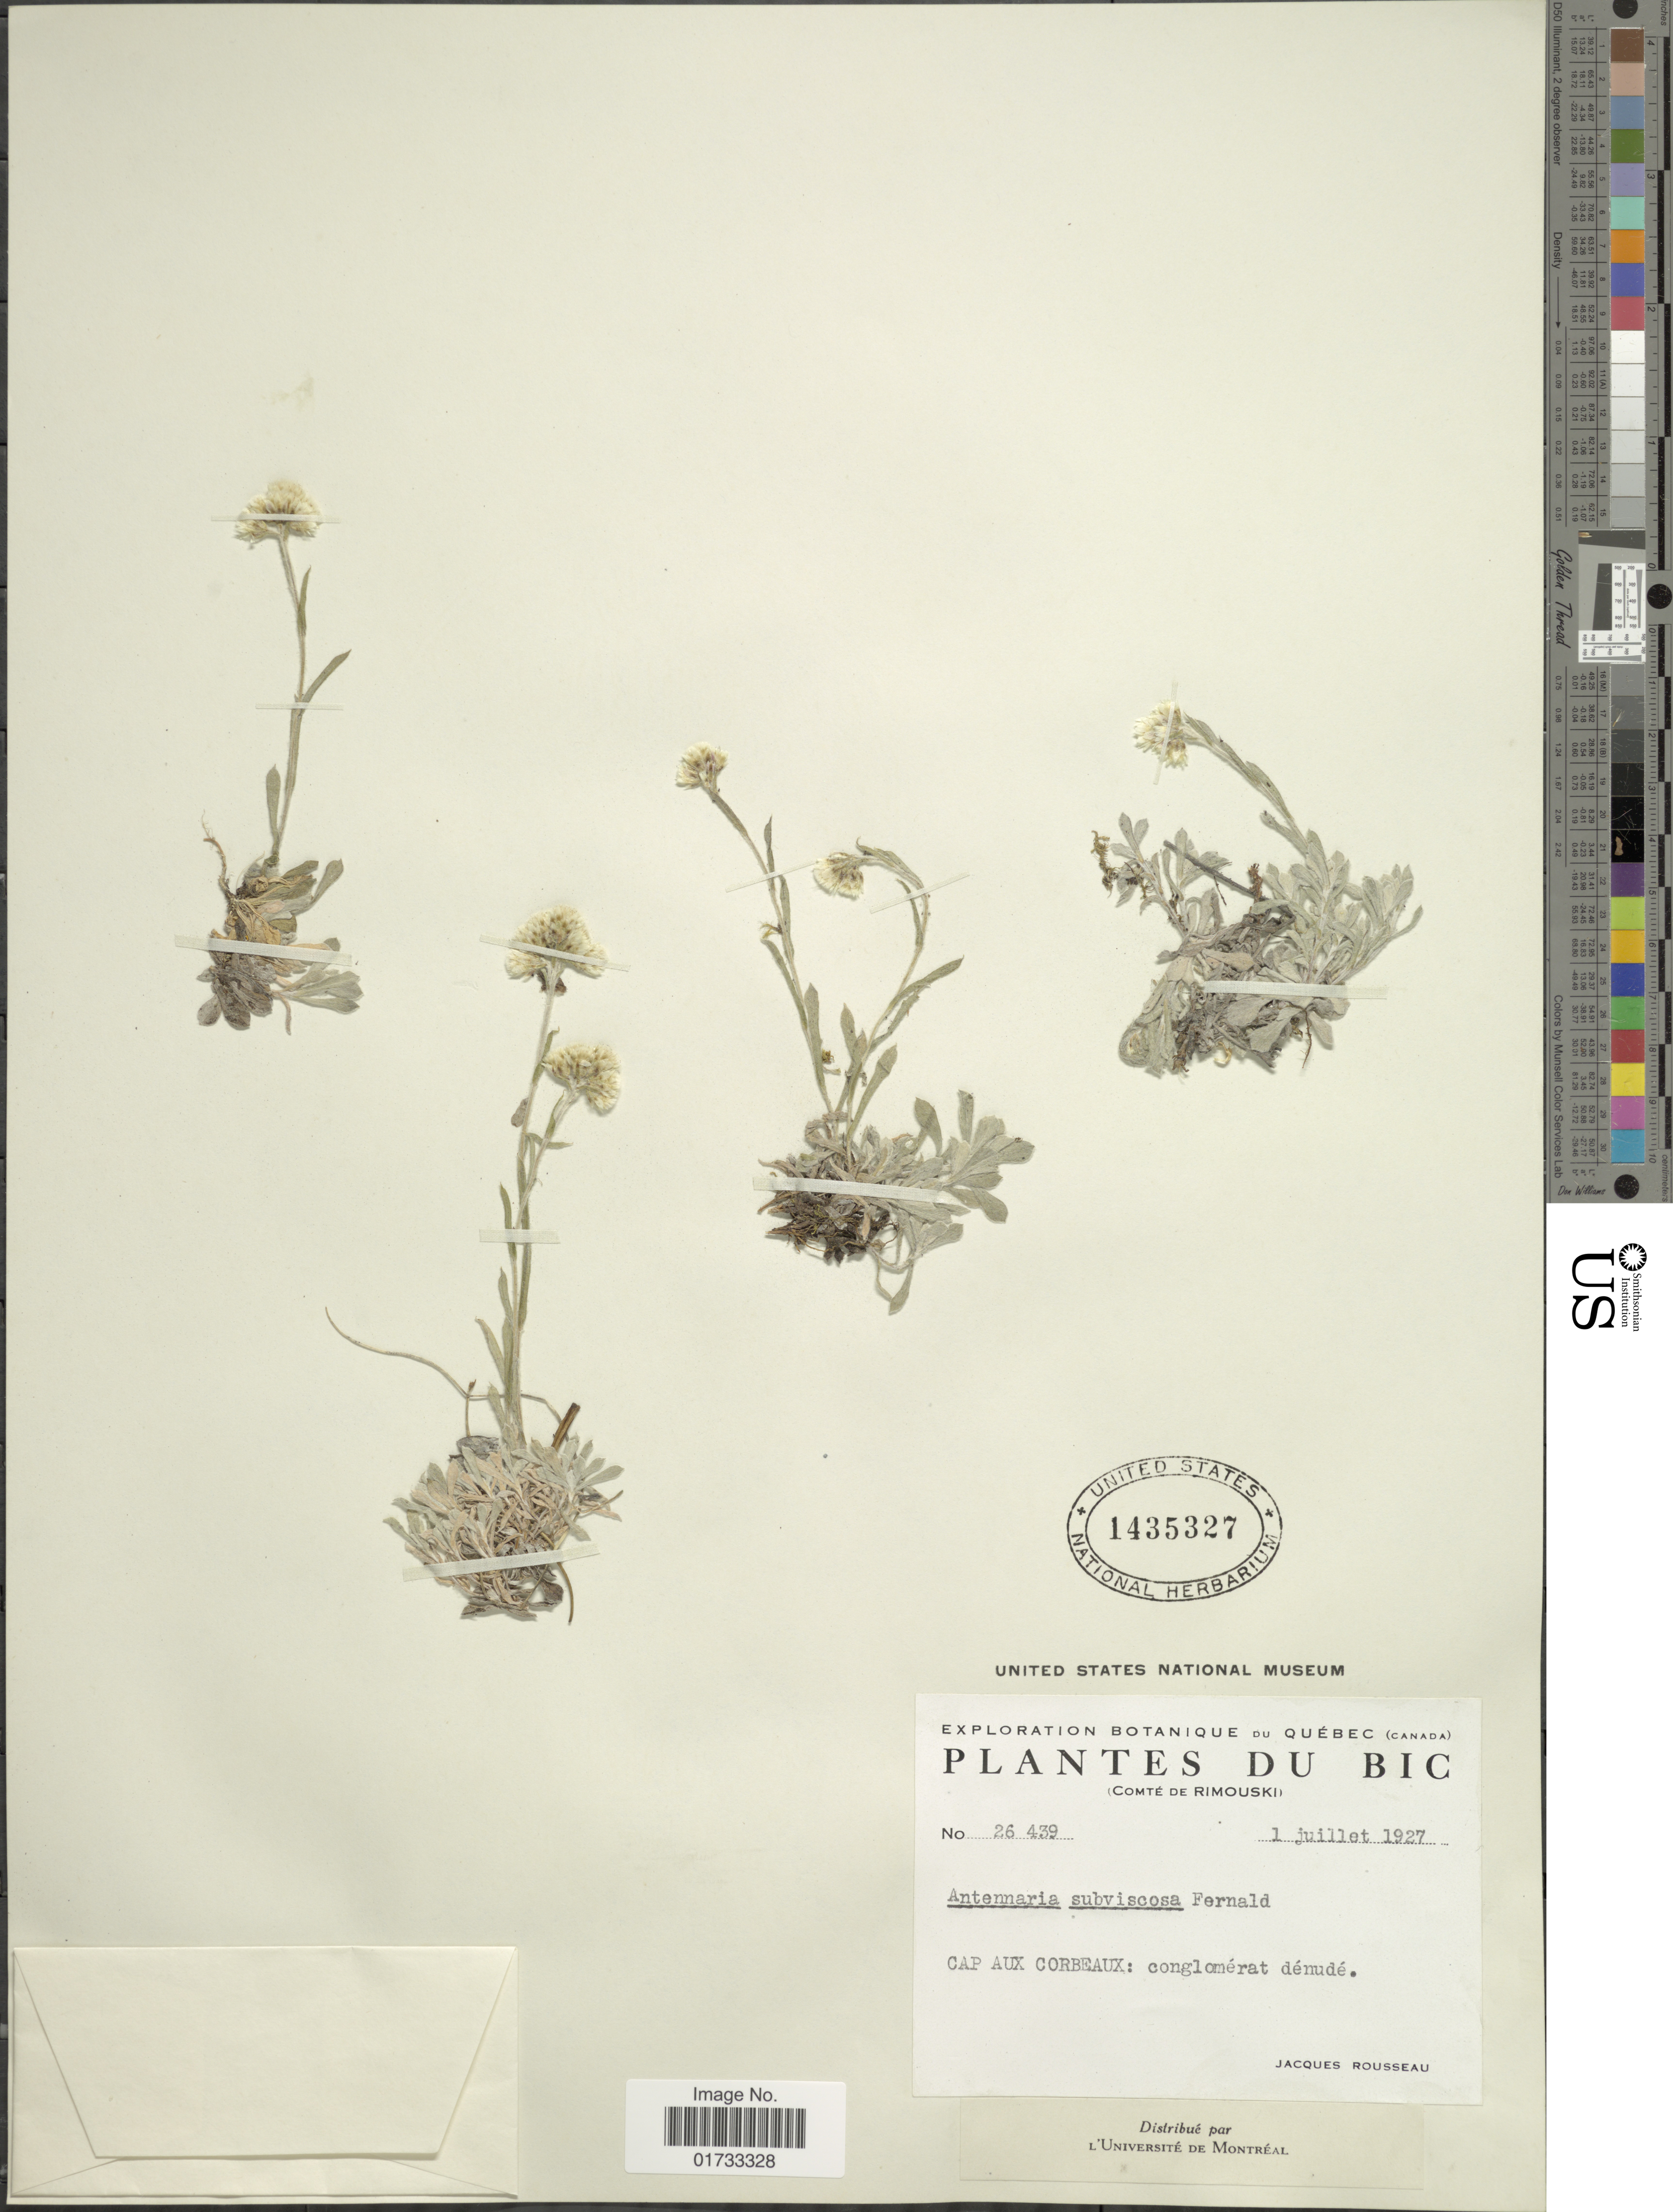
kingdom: Plantae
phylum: Tracheophyta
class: Magnoliopsida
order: Asterales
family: Asteraceae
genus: Antennaria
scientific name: Antennaria subviscosa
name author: Fernald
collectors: J. Rousseau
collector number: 26439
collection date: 1927-07-01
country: Canada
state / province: Quebec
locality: Du Bic, (Comté de Rimouski). Cap Aux Corbeaux: conglomérat dénudé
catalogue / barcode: US 1435327